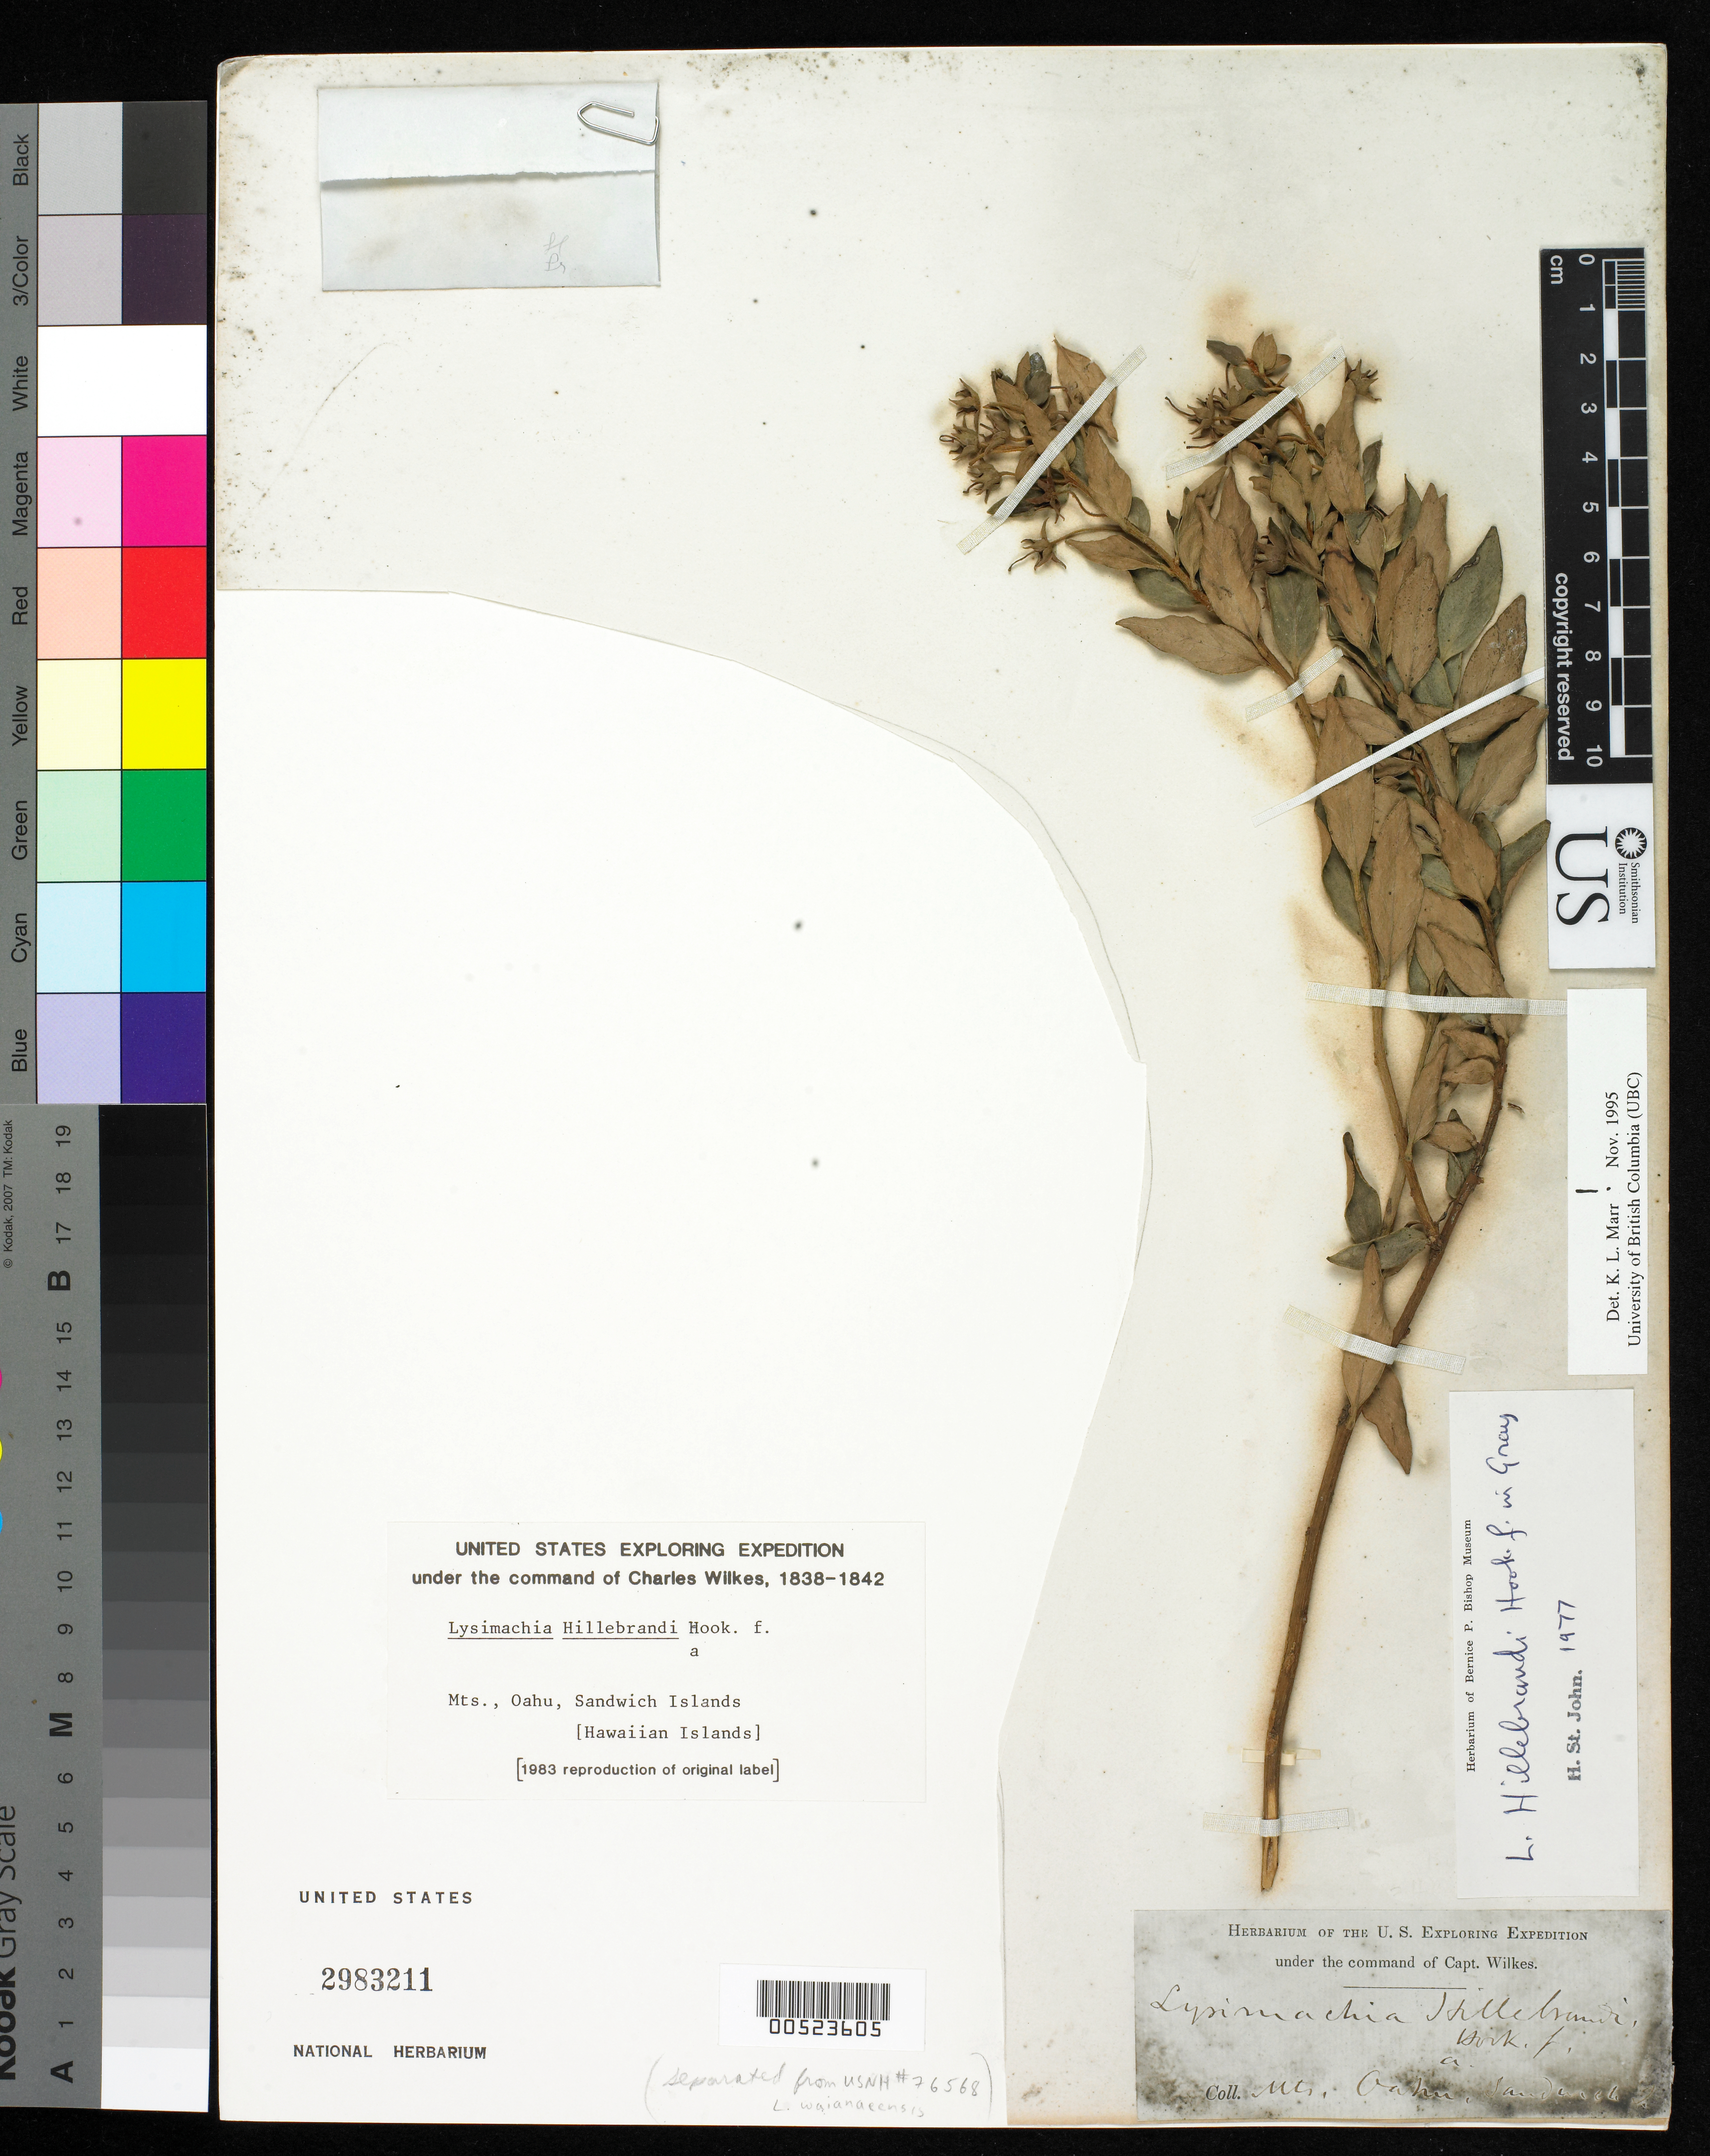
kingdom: Plantae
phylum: Tracheophyta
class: Magnoliopsida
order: Ericales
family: Primulaceae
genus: Lysimachia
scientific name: Lysimachia hillebrandii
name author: Hook. f. ex A. Gray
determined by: Marr, K. L.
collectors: Wilkes Explor. Exped.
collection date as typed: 1838 to -- --- 1842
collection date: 1838/1842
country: United States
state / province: Hawaii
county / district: Honolulu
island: Oahu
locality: Mts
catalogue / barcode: US 2983211